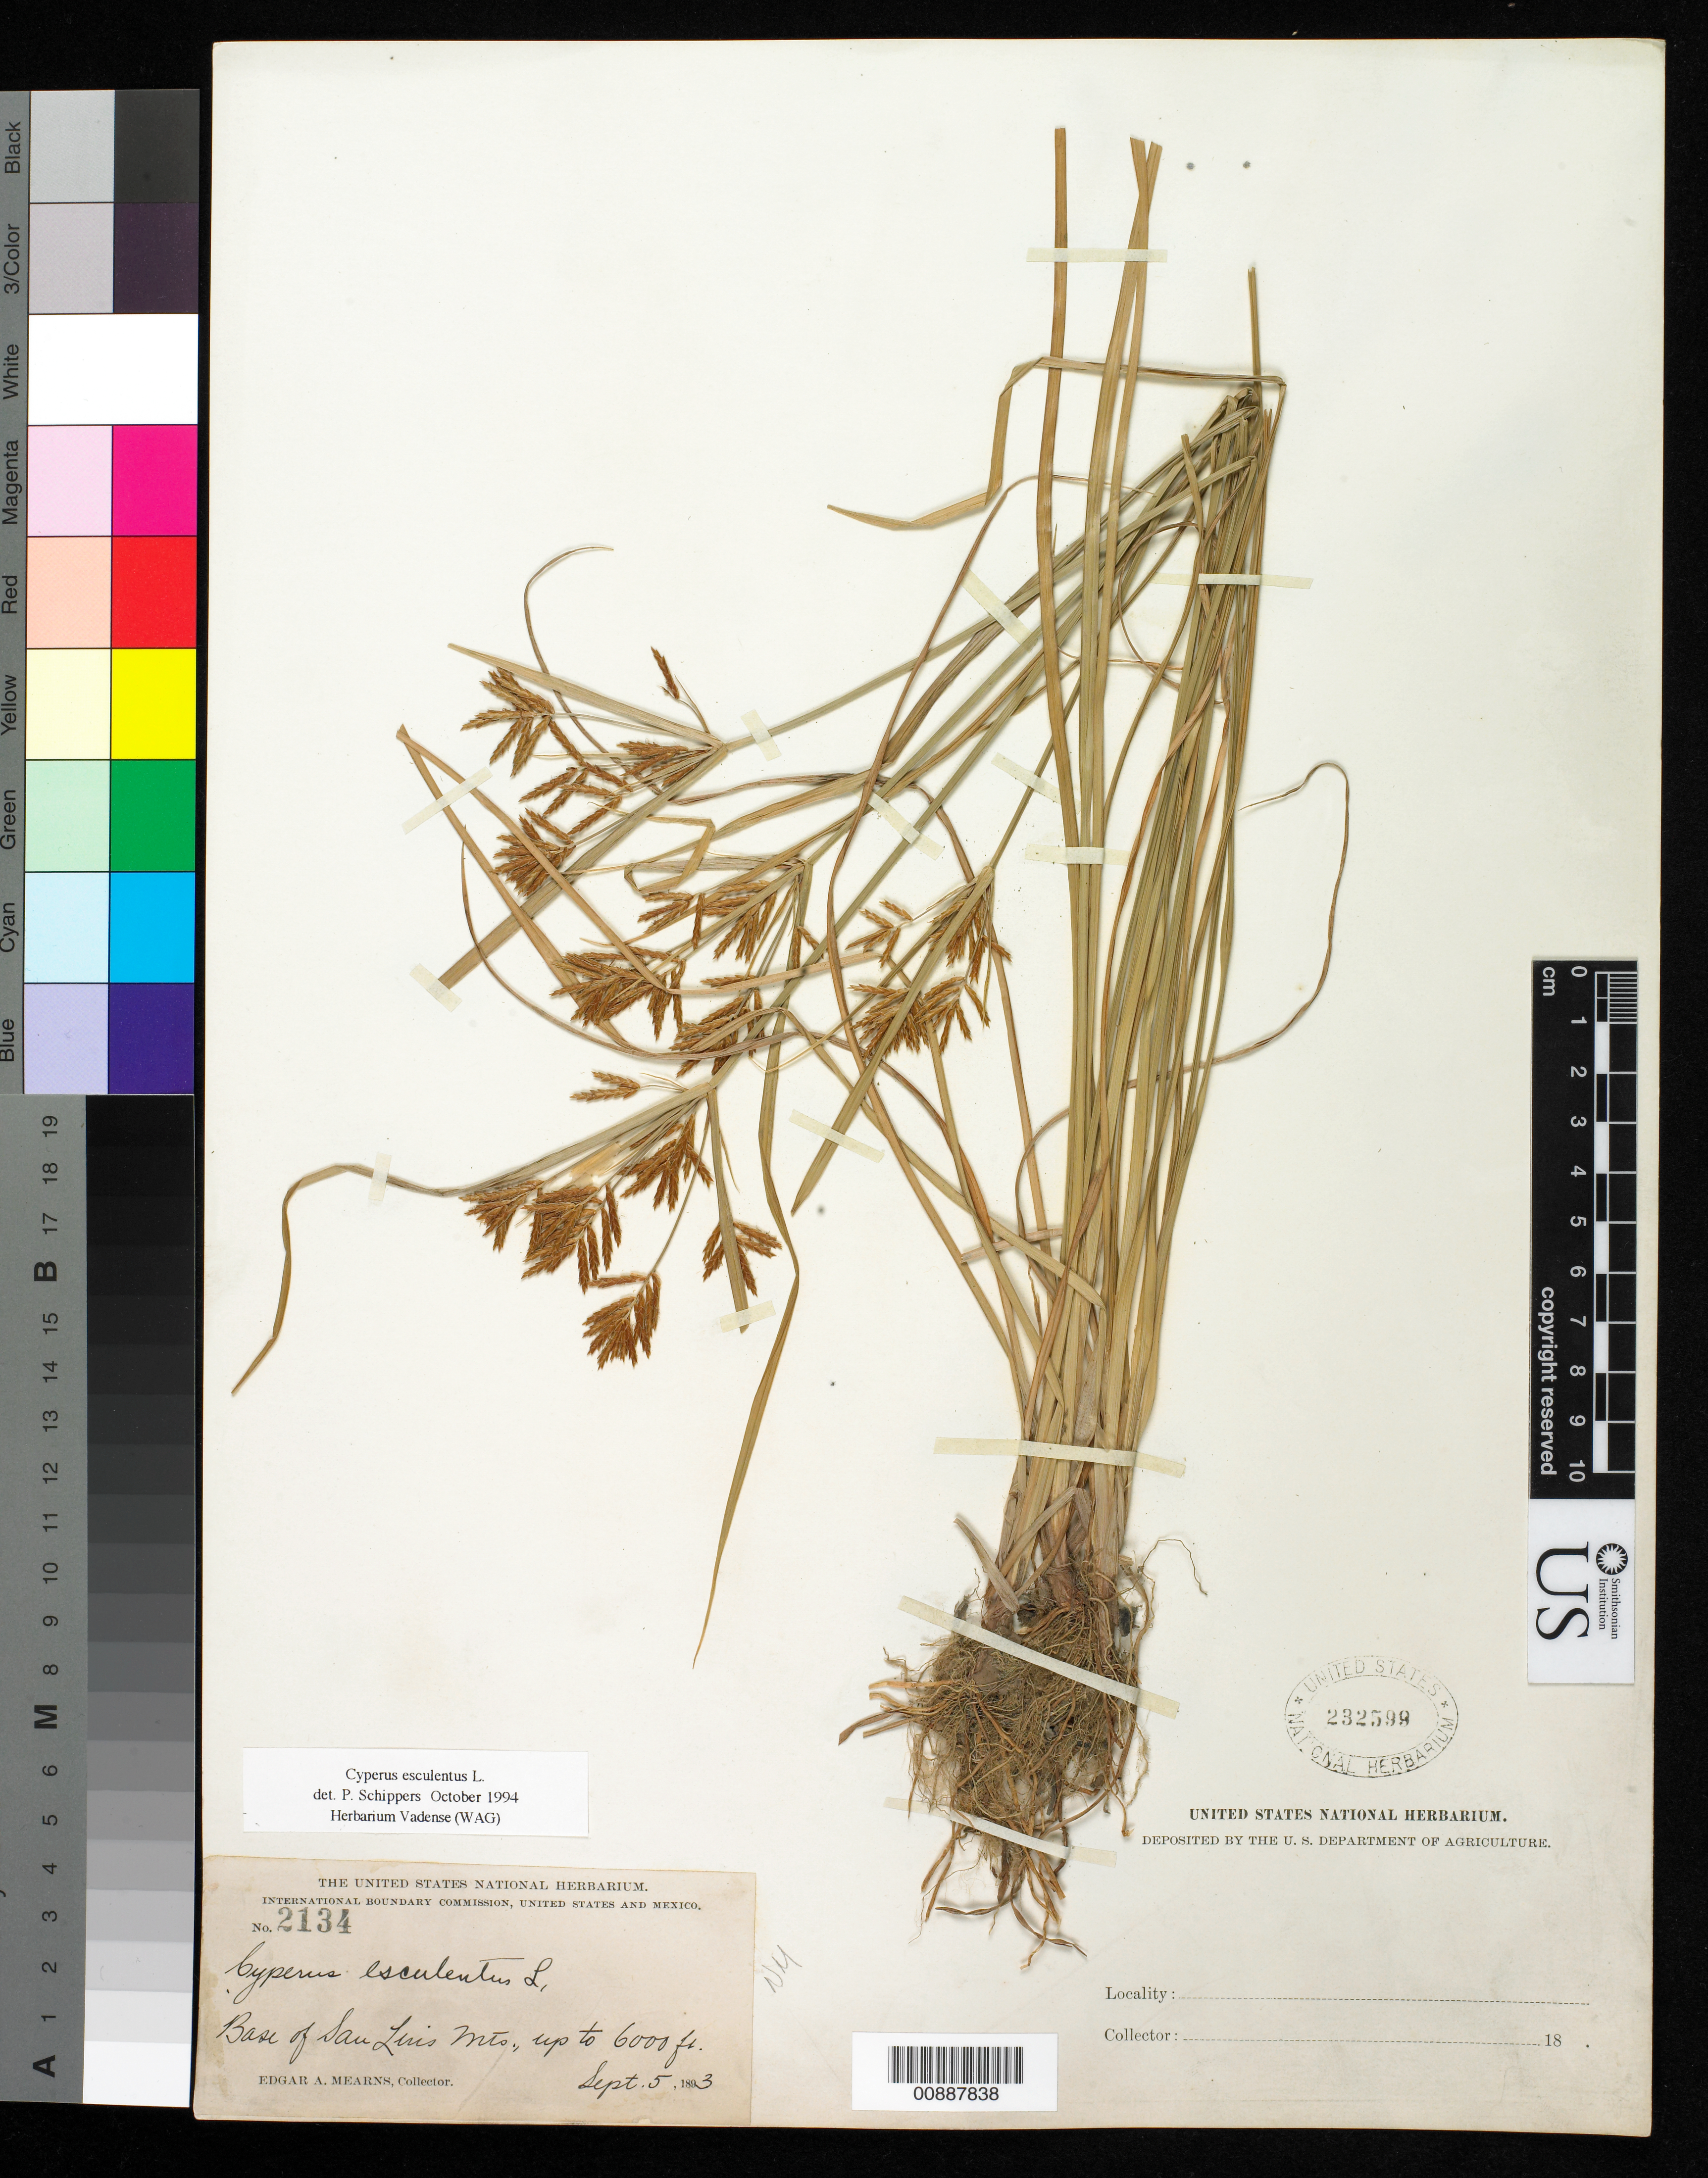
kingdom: Plantae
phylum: Tracheophyta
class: Liliopsida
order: Poales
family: Cyperaceae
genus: Cyperus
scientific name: Cyperus esculentus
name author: L.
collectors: E. A. Mearns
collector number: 2134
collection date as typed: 05 Sep 1893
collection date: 1893-09-05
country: United States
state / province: New Mexico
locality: Base of San Luis Mts.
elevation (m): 1829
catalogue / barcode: US 232599